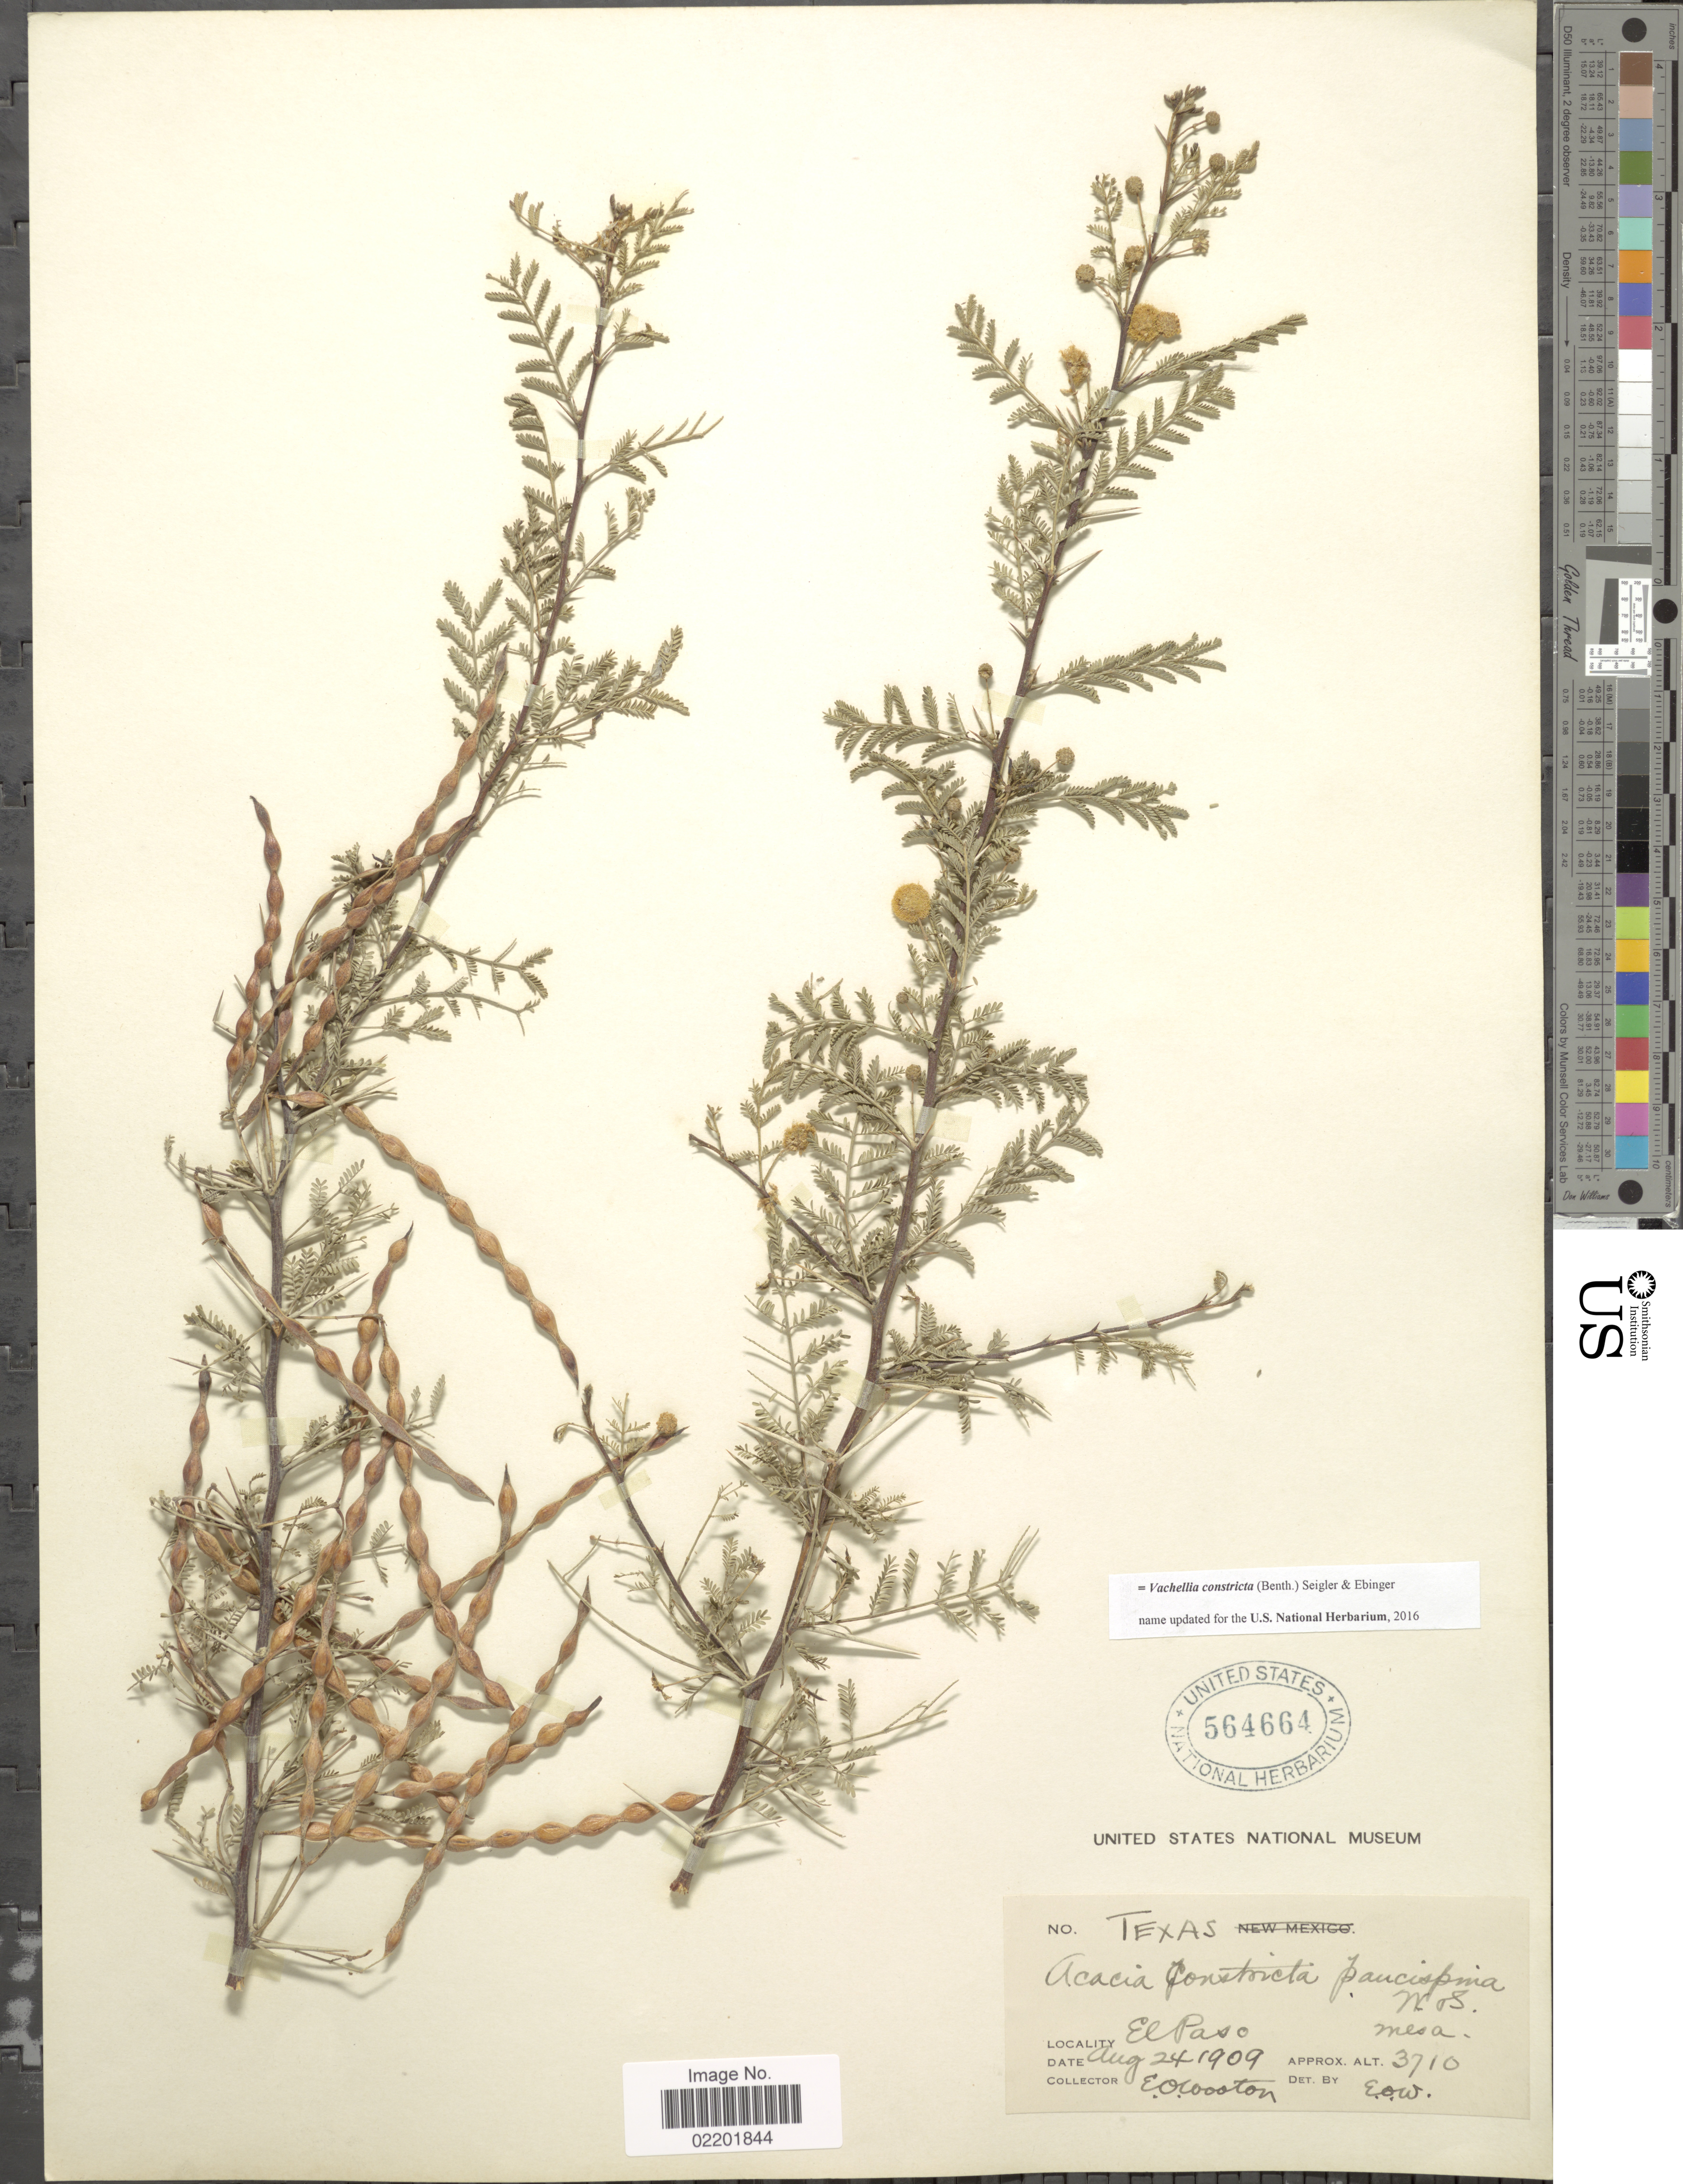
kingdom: Plantae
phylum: Tracheophyta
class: Magnoliopsida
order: Fabales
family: Fabaceae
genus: Vachellia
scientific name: Vachellia constricta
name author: (Benth.) Seigler & Ebinger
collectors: E. O. Wooton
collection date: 1909-08-24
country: United States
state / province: Texas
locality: El Paso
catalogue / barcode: US 564664